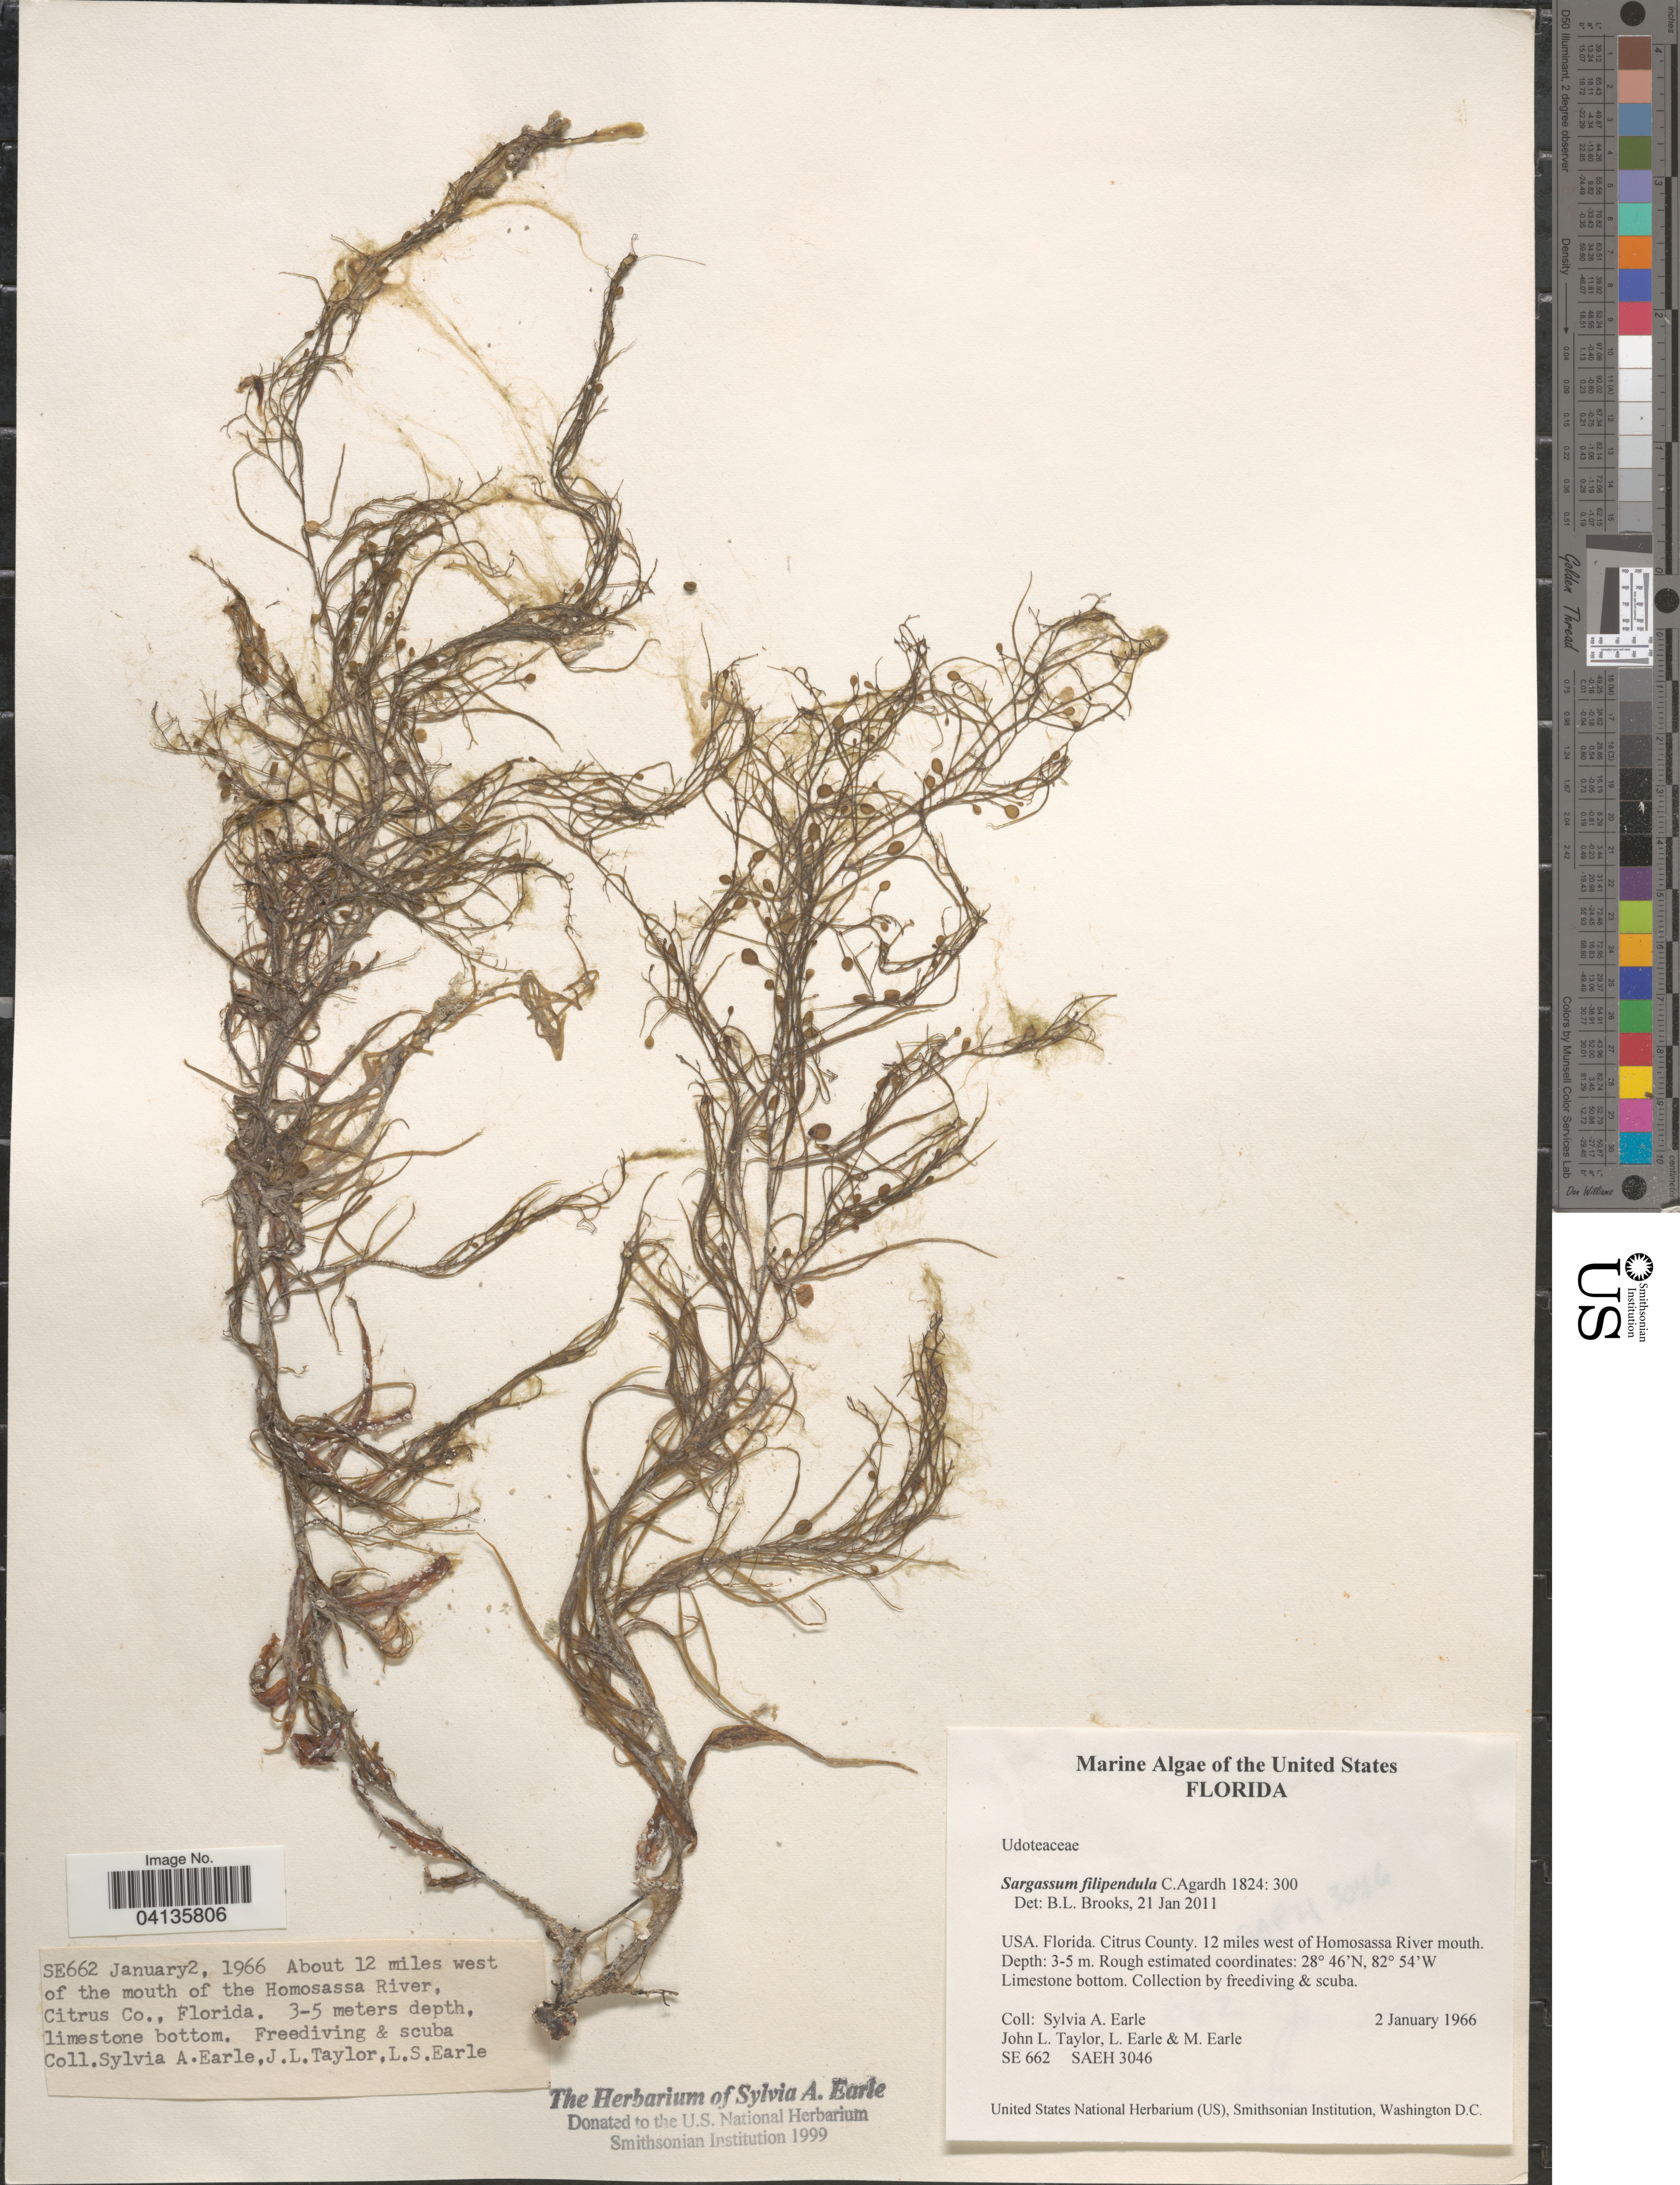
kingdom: Chromista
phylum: Ochrophyta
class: Phaeophyceae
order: Fucales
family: Sargassaceae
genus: Sargassum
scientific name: Sargassum filipendula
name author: C. Agardh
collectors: S. A. Earle, J. L. Taylor, L. Earle & M. Earle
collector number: SE 662 / SAEH 3046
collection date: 1966-01-02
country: United States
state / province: Florida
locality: Citrus County. 12 miles west of Homosassa River mouth.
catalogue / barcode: US 238638